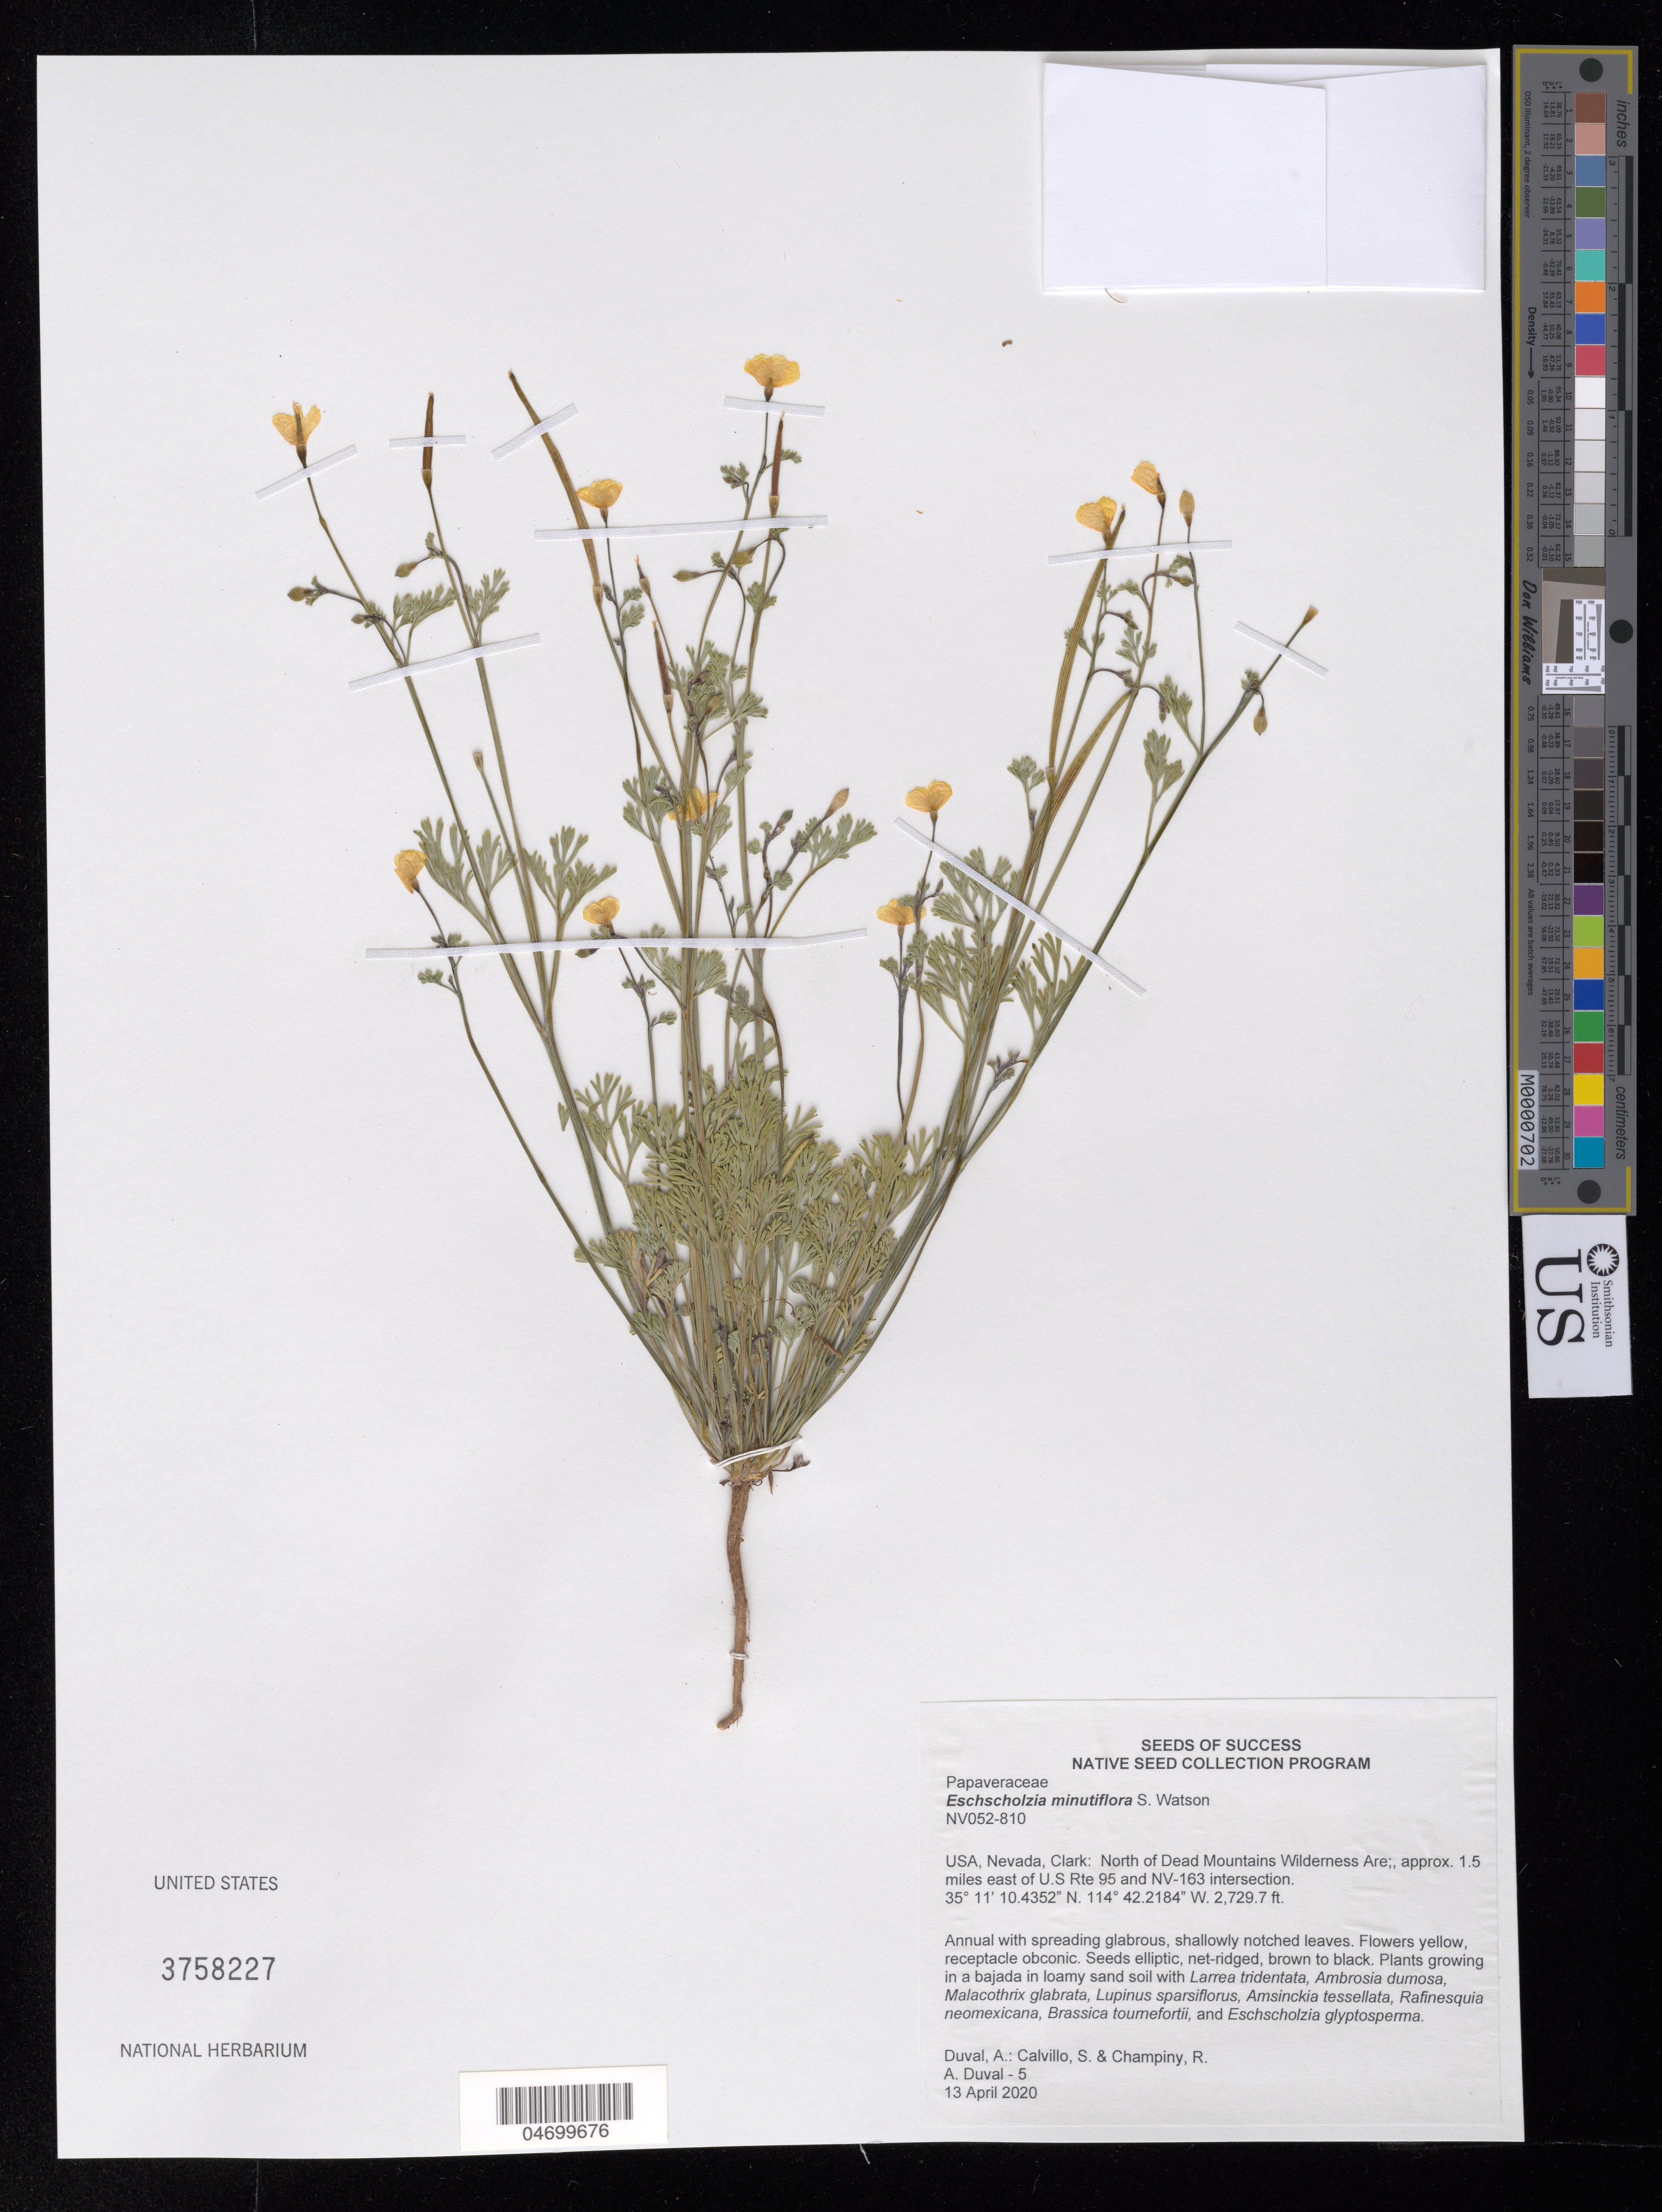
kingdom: Plantae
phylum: Tracheophyta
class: Magnoliopsida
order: Ranunculales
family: Papaveraceae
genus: Eschscholzia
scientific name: Eschscholzia minutiflora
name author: S. Watson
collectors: A. Duval, S. Calvillo & R. Champiny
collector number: NV052-810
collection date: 2020-04-13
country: United States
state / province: Nevada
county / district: Clark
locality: N of Dead Mtns Wilderness Area, 1.5 mi. E of US Rte 95 and NV-163 intersection.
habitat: Bajada in loamy sand soil. With Larrea tridentata, Ambrosia dumosa, Malacothrix glabrata, etc.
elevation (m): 832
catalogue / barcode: US 3758227